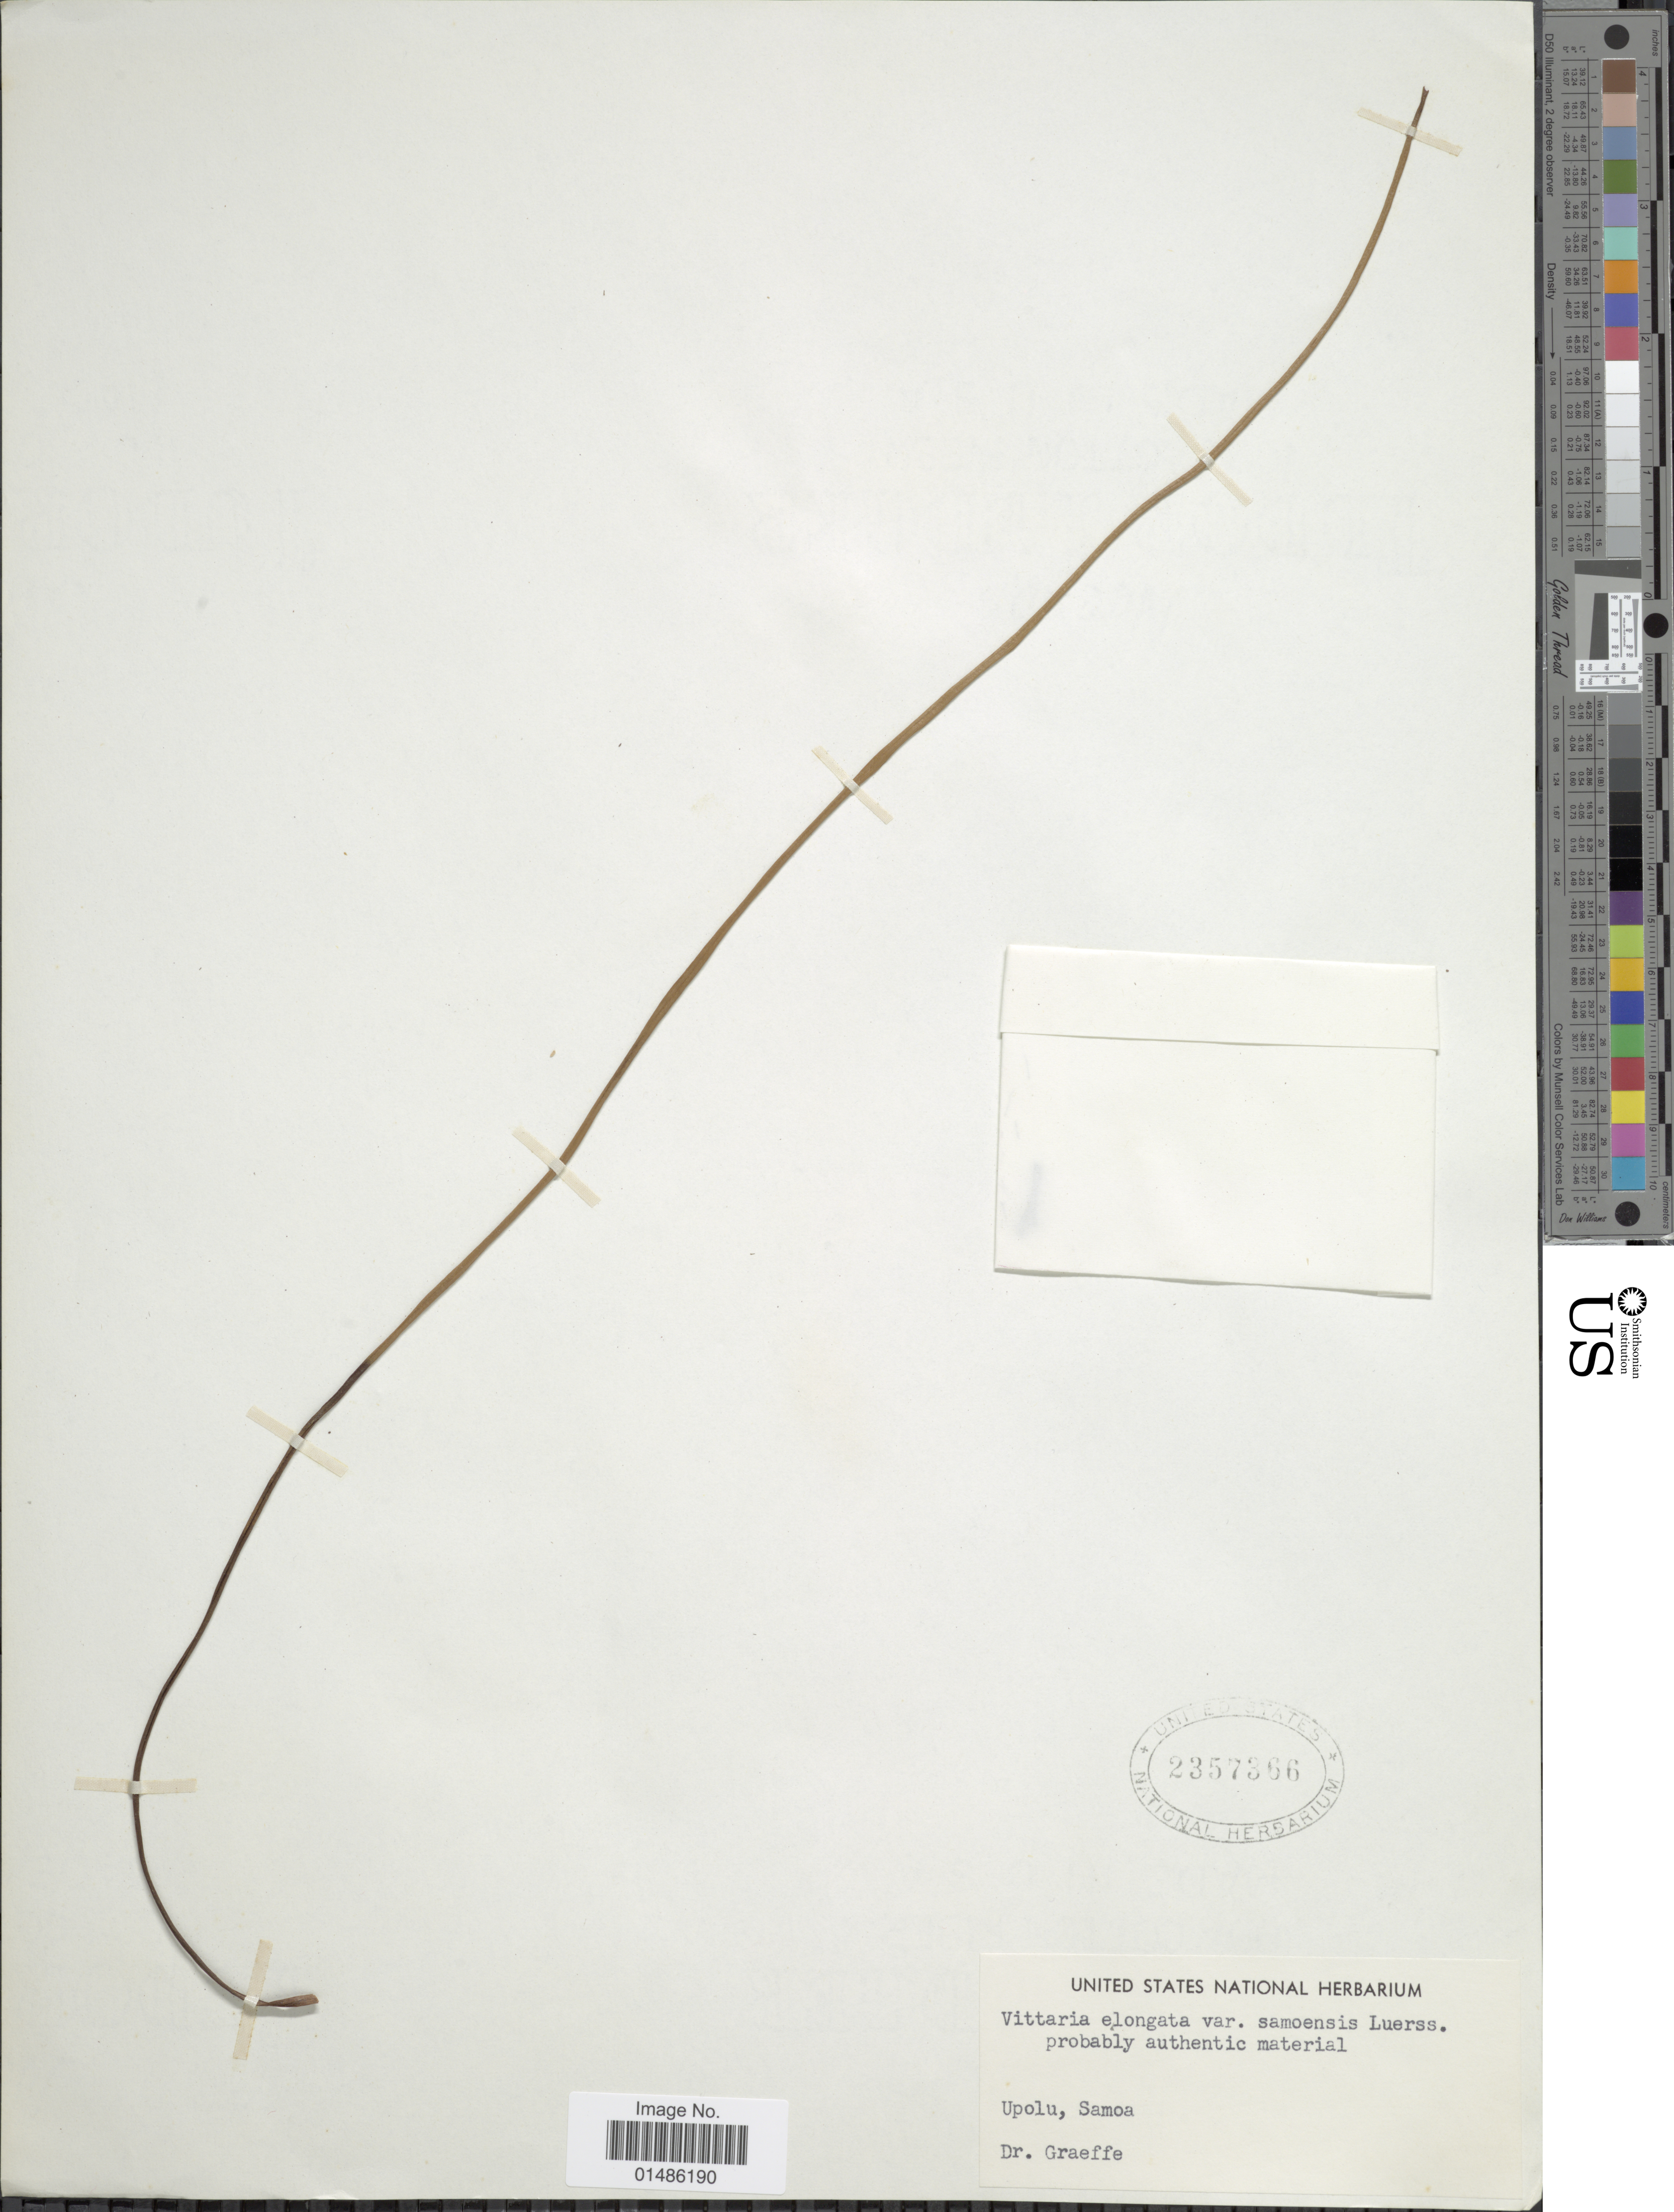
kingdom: Plantae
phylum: Tracheophyta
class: Polypodiopsida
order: Polypodiales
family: Pteridaceae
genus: Haplopteris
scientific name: Haplopteris elongata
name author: (Sw.) Crane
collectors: Graeffe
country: Samoa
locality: Upolu, Samoa.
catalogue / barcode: US 2357366